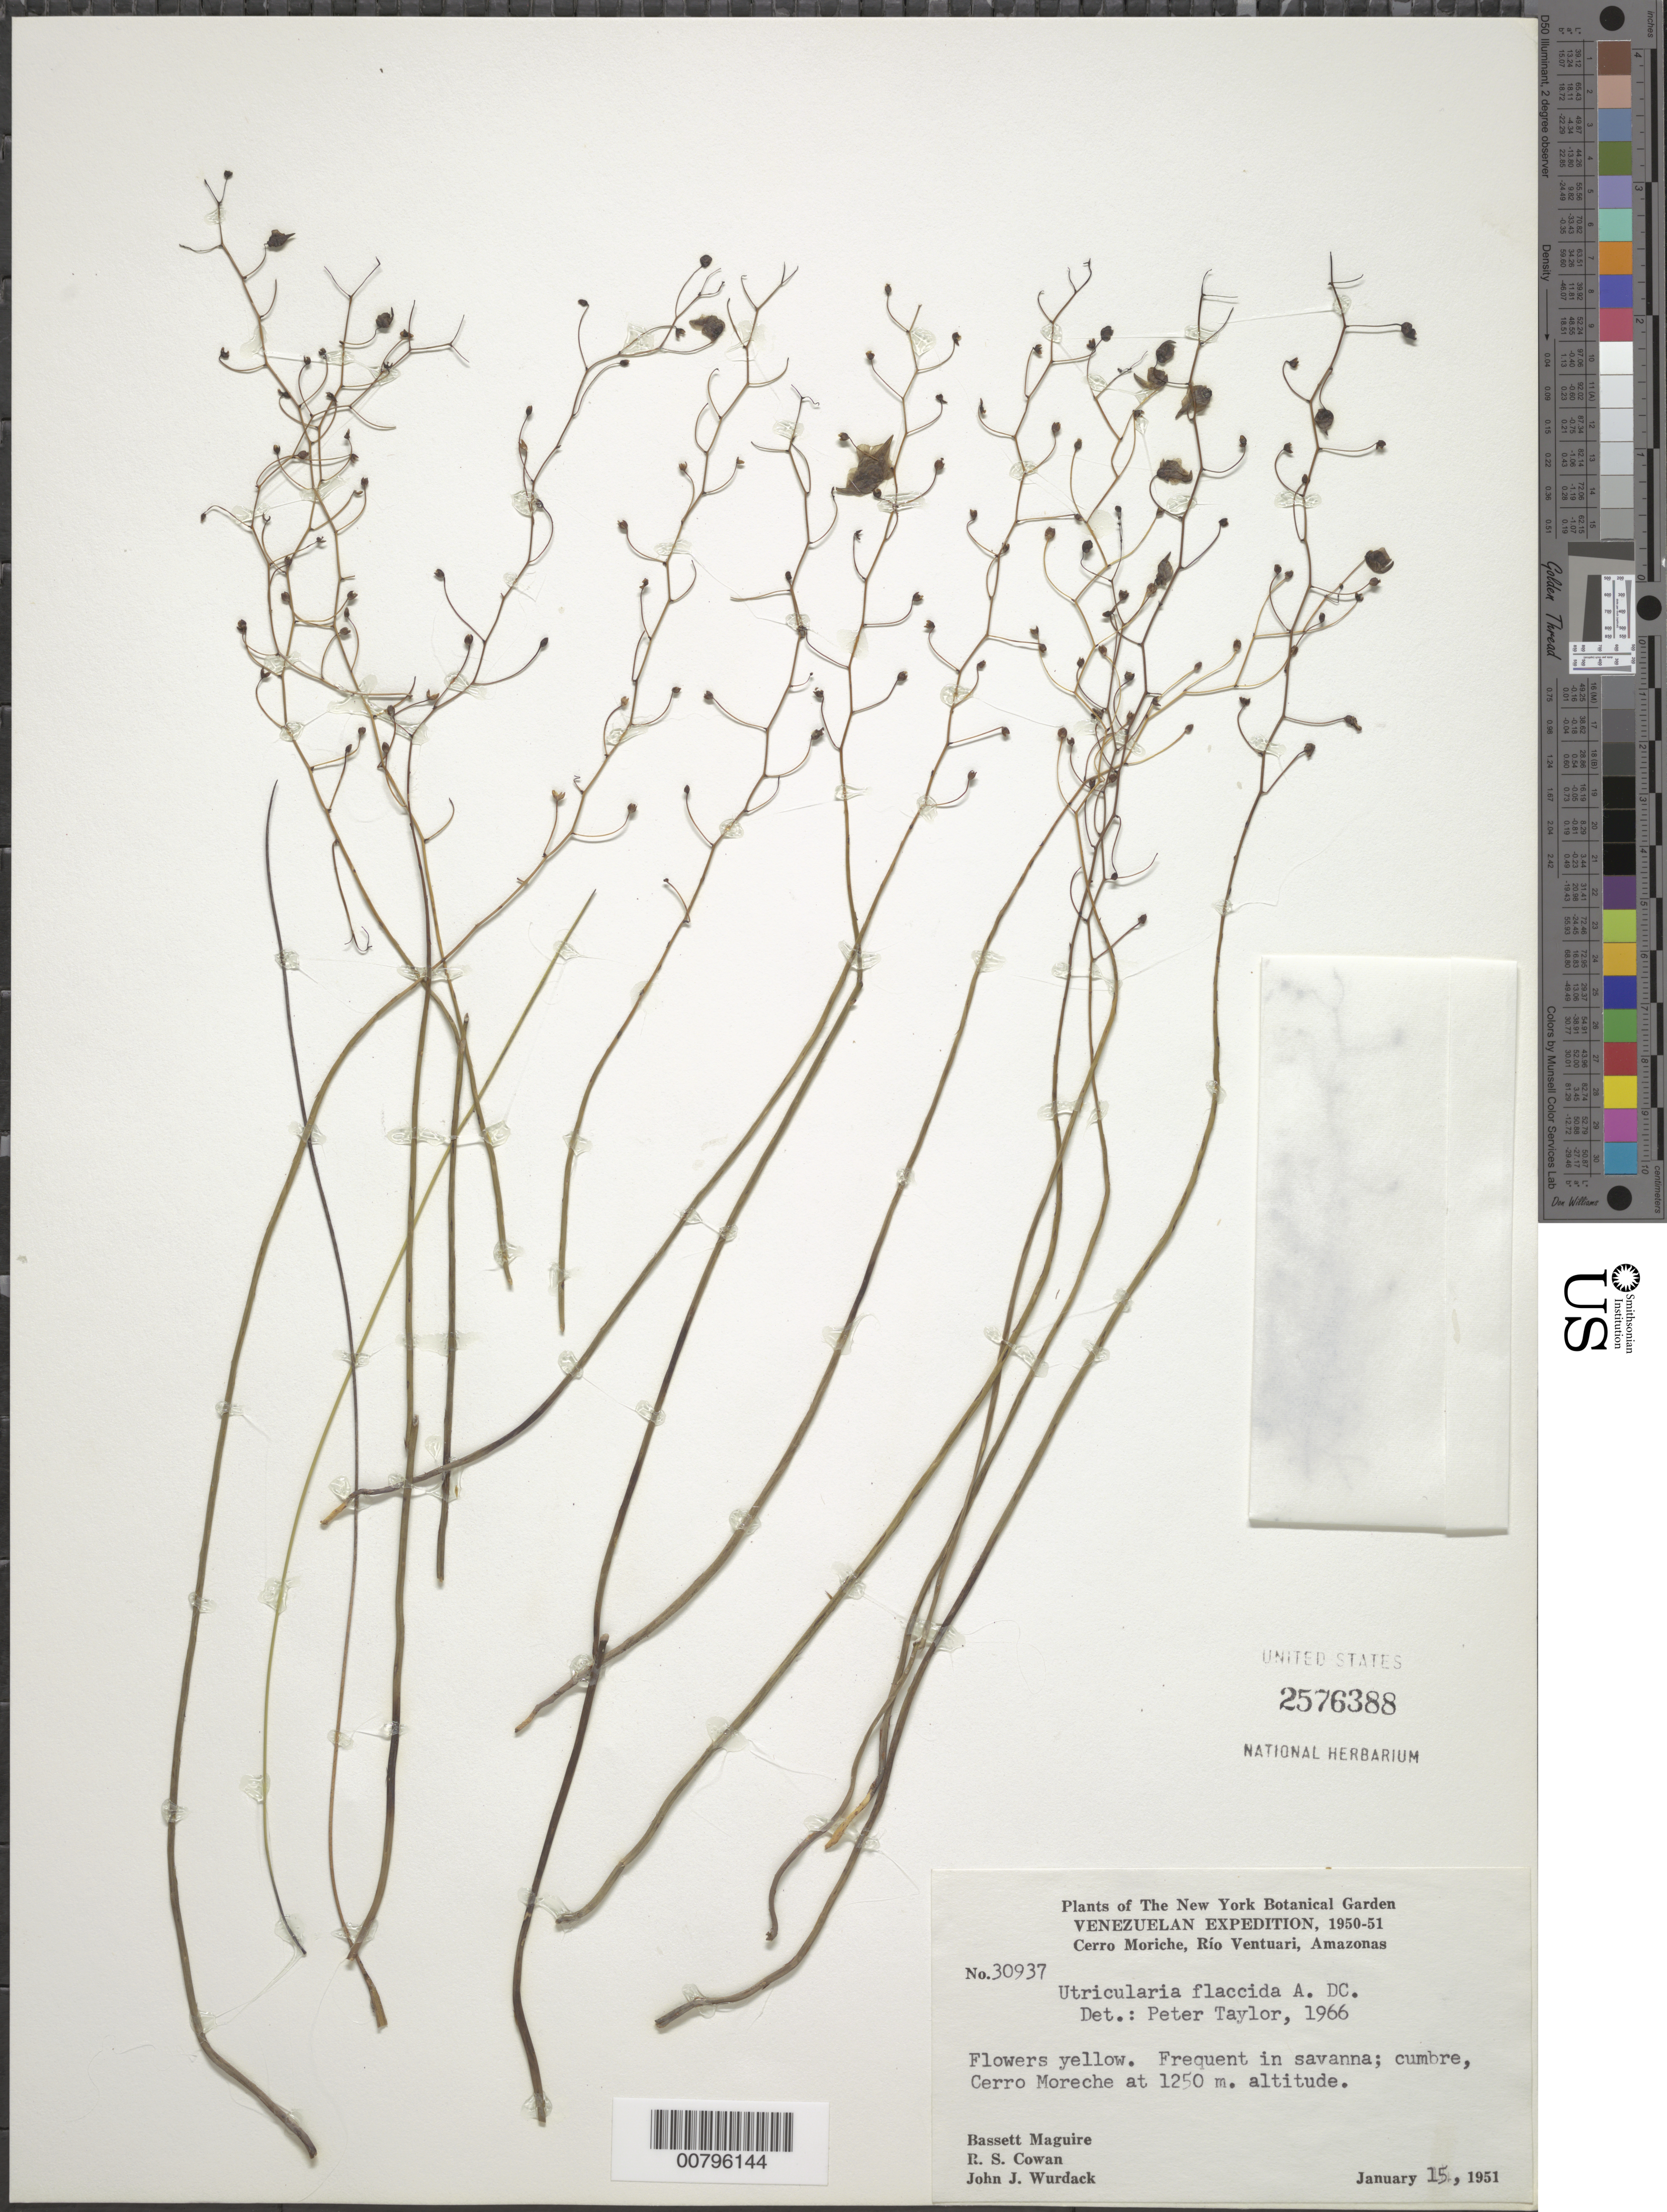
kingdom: Plantae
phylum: Tracheophyta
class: Magnoliopsida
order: Lamiales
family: Lentibulariaceae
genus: Utricularia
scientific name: Utricularia flaccida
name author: A. DC.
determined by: Taylor, P.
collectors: B. Maguire, R. S. Cowan & J. J. Wurdack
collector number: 30937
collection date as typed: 15-Jan-51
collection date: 1951-01-15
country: Venezuela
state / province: Amazonas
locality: Cerro Moriche, Río Ventuari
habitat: Savanna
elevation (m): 1250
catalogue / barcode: US 2576388